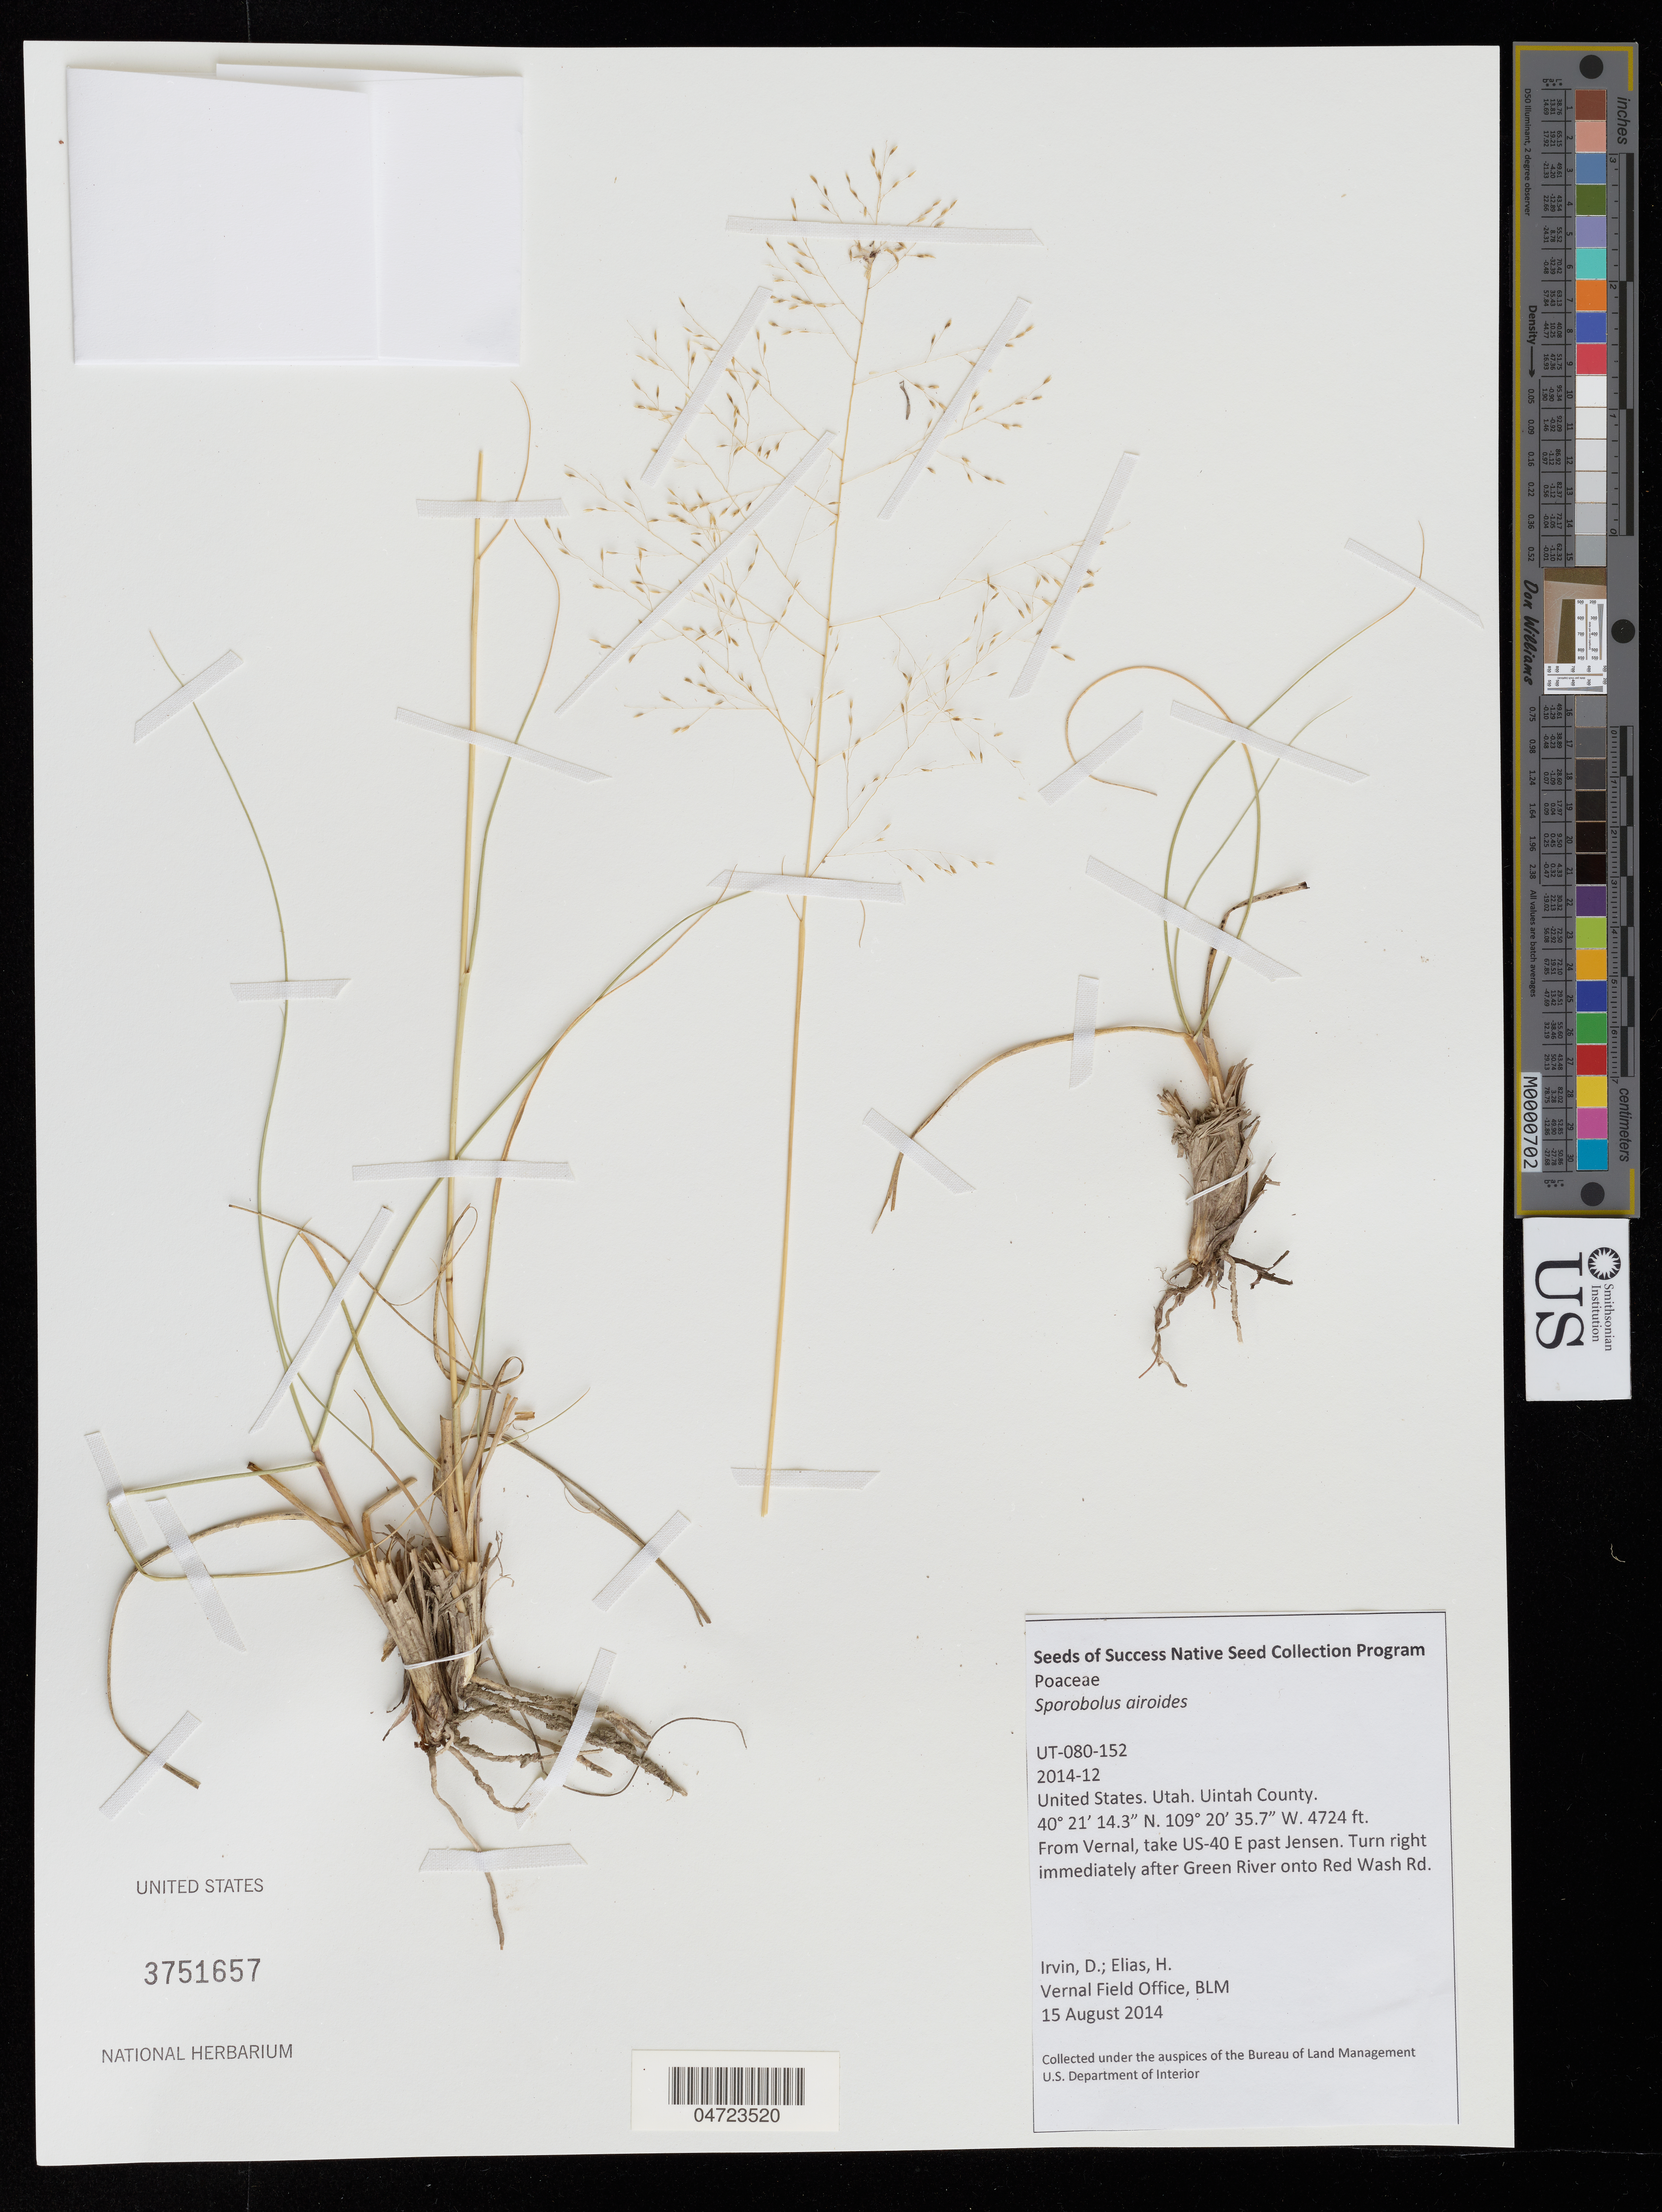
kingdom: Plantae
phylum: Tracheophyta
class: Liliopsida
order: Poales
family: Poaceae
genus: Sporobolus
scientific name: Sporobolus airoides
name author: (Torr.) Torr.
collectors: D. Irvin & H. Elias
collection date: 2014-08-15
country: United States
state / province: Utah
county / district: Uintah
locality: Uintah County. From Vernal, take US-40 E past Jensen. Turn right immediately after Green River onto Red Wash Rd.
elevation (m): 1440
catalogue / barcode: US 3751657